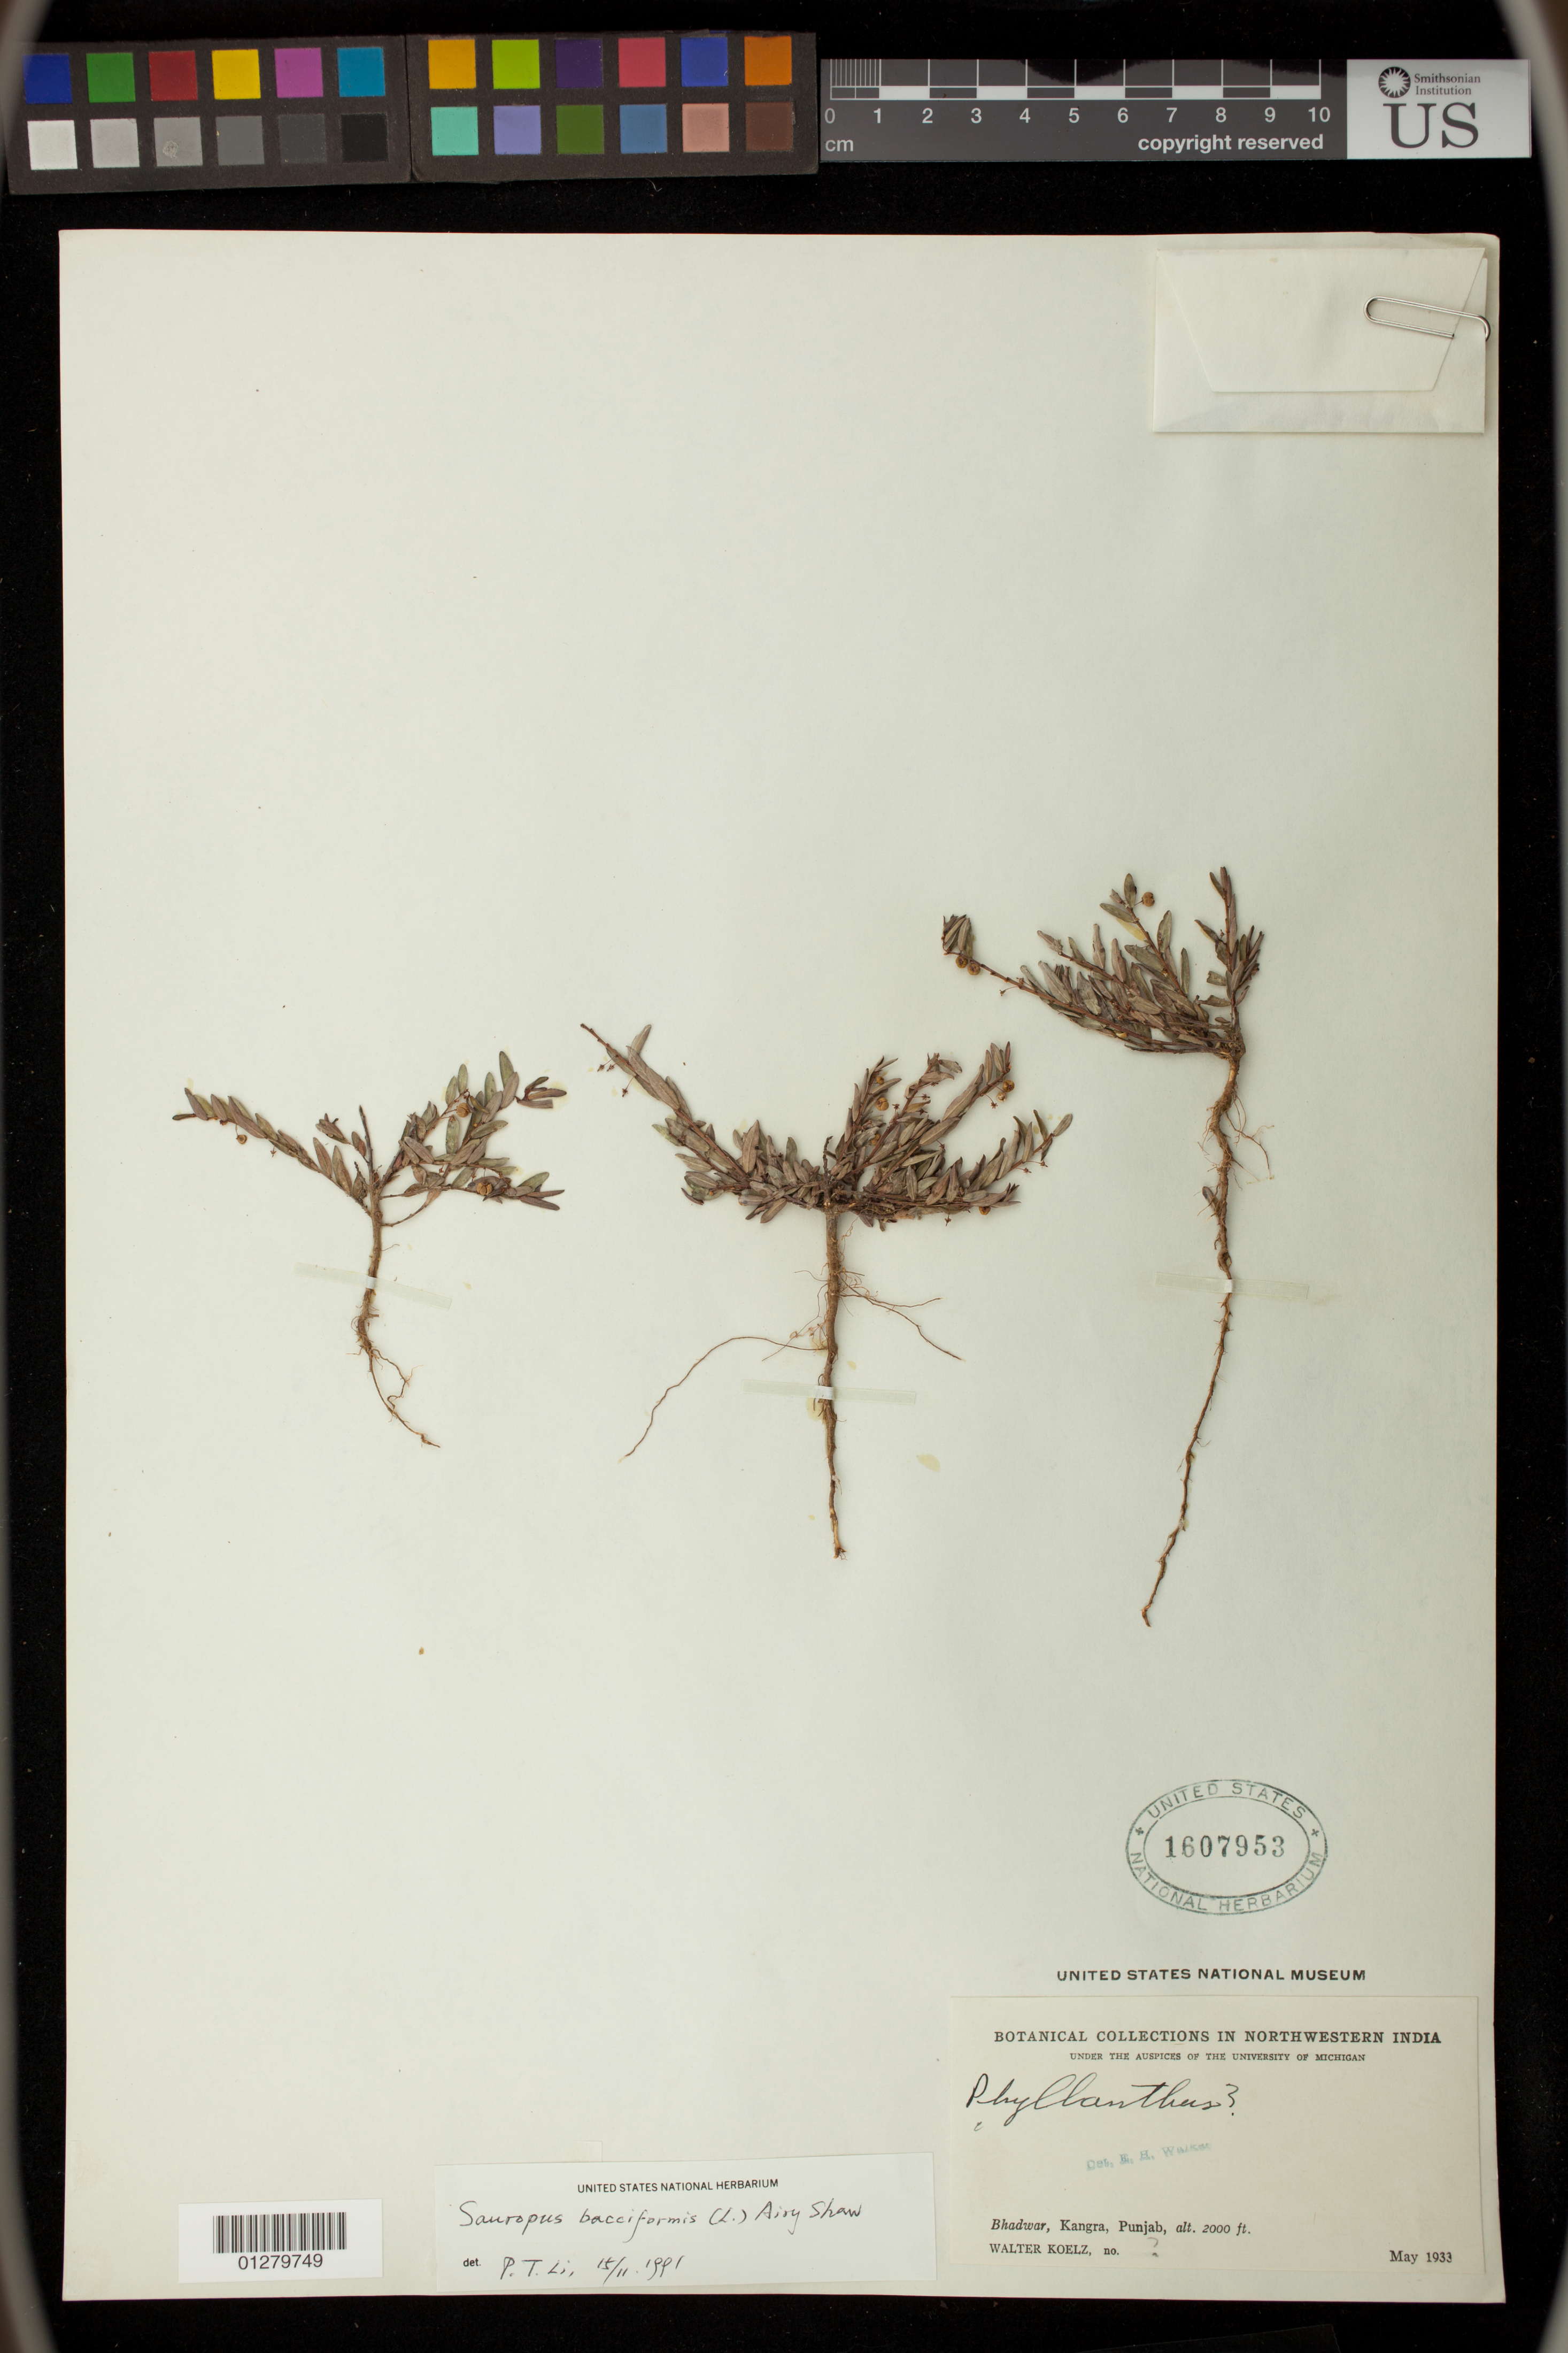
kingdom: Plantae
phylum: Tracheophyta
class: Magnoliopsida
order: Malpighiales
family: Phyllanthaceae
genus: Sauropus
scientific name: Sauropus bacciformis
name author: (L.) Airy Shaw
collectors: W. N. Koelz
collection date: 1933-05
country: India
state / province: Himachal Pradesh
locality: Bhadwar, Kangra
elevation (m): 610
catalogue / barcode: US 1607953